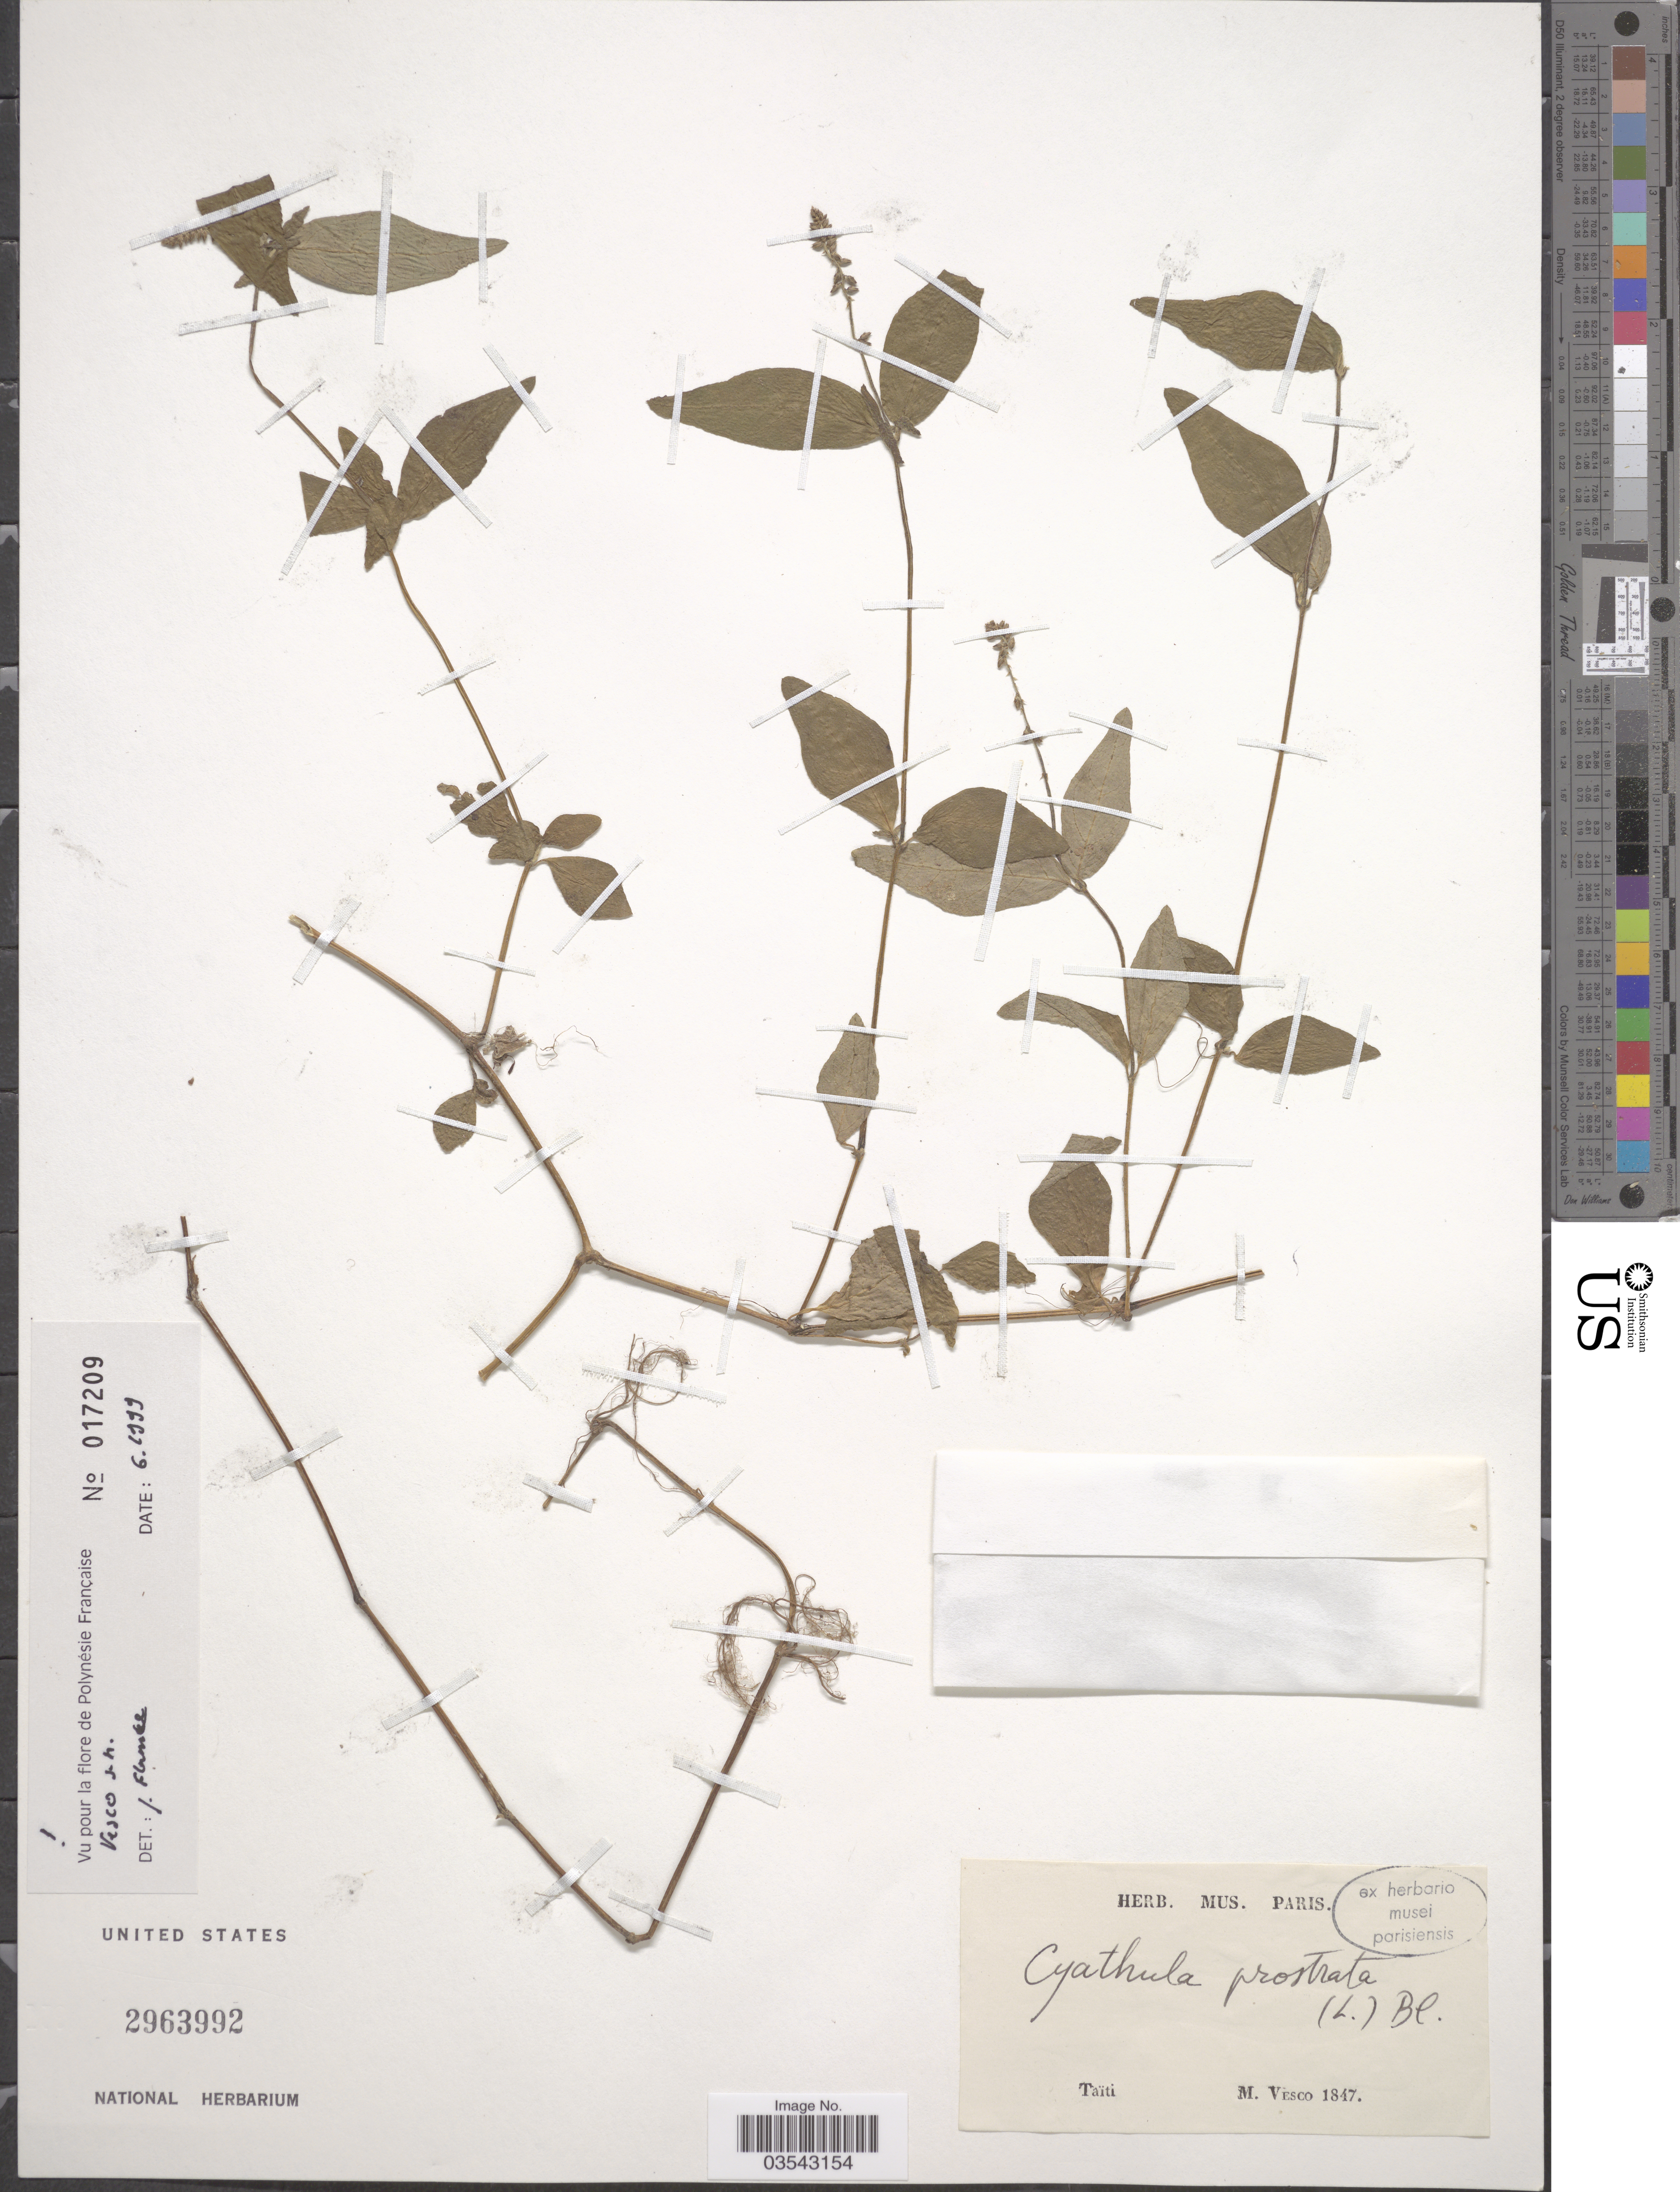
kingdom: Plantae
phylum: Tracheophyta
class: Magnoliopsida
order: Caryophyllales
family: Amaranthaceae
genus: Cyathula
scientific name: Cyathula sp.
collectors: M. Vesco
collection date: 1847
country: French Polynesia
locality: Taïti.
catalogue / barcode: US 2963992